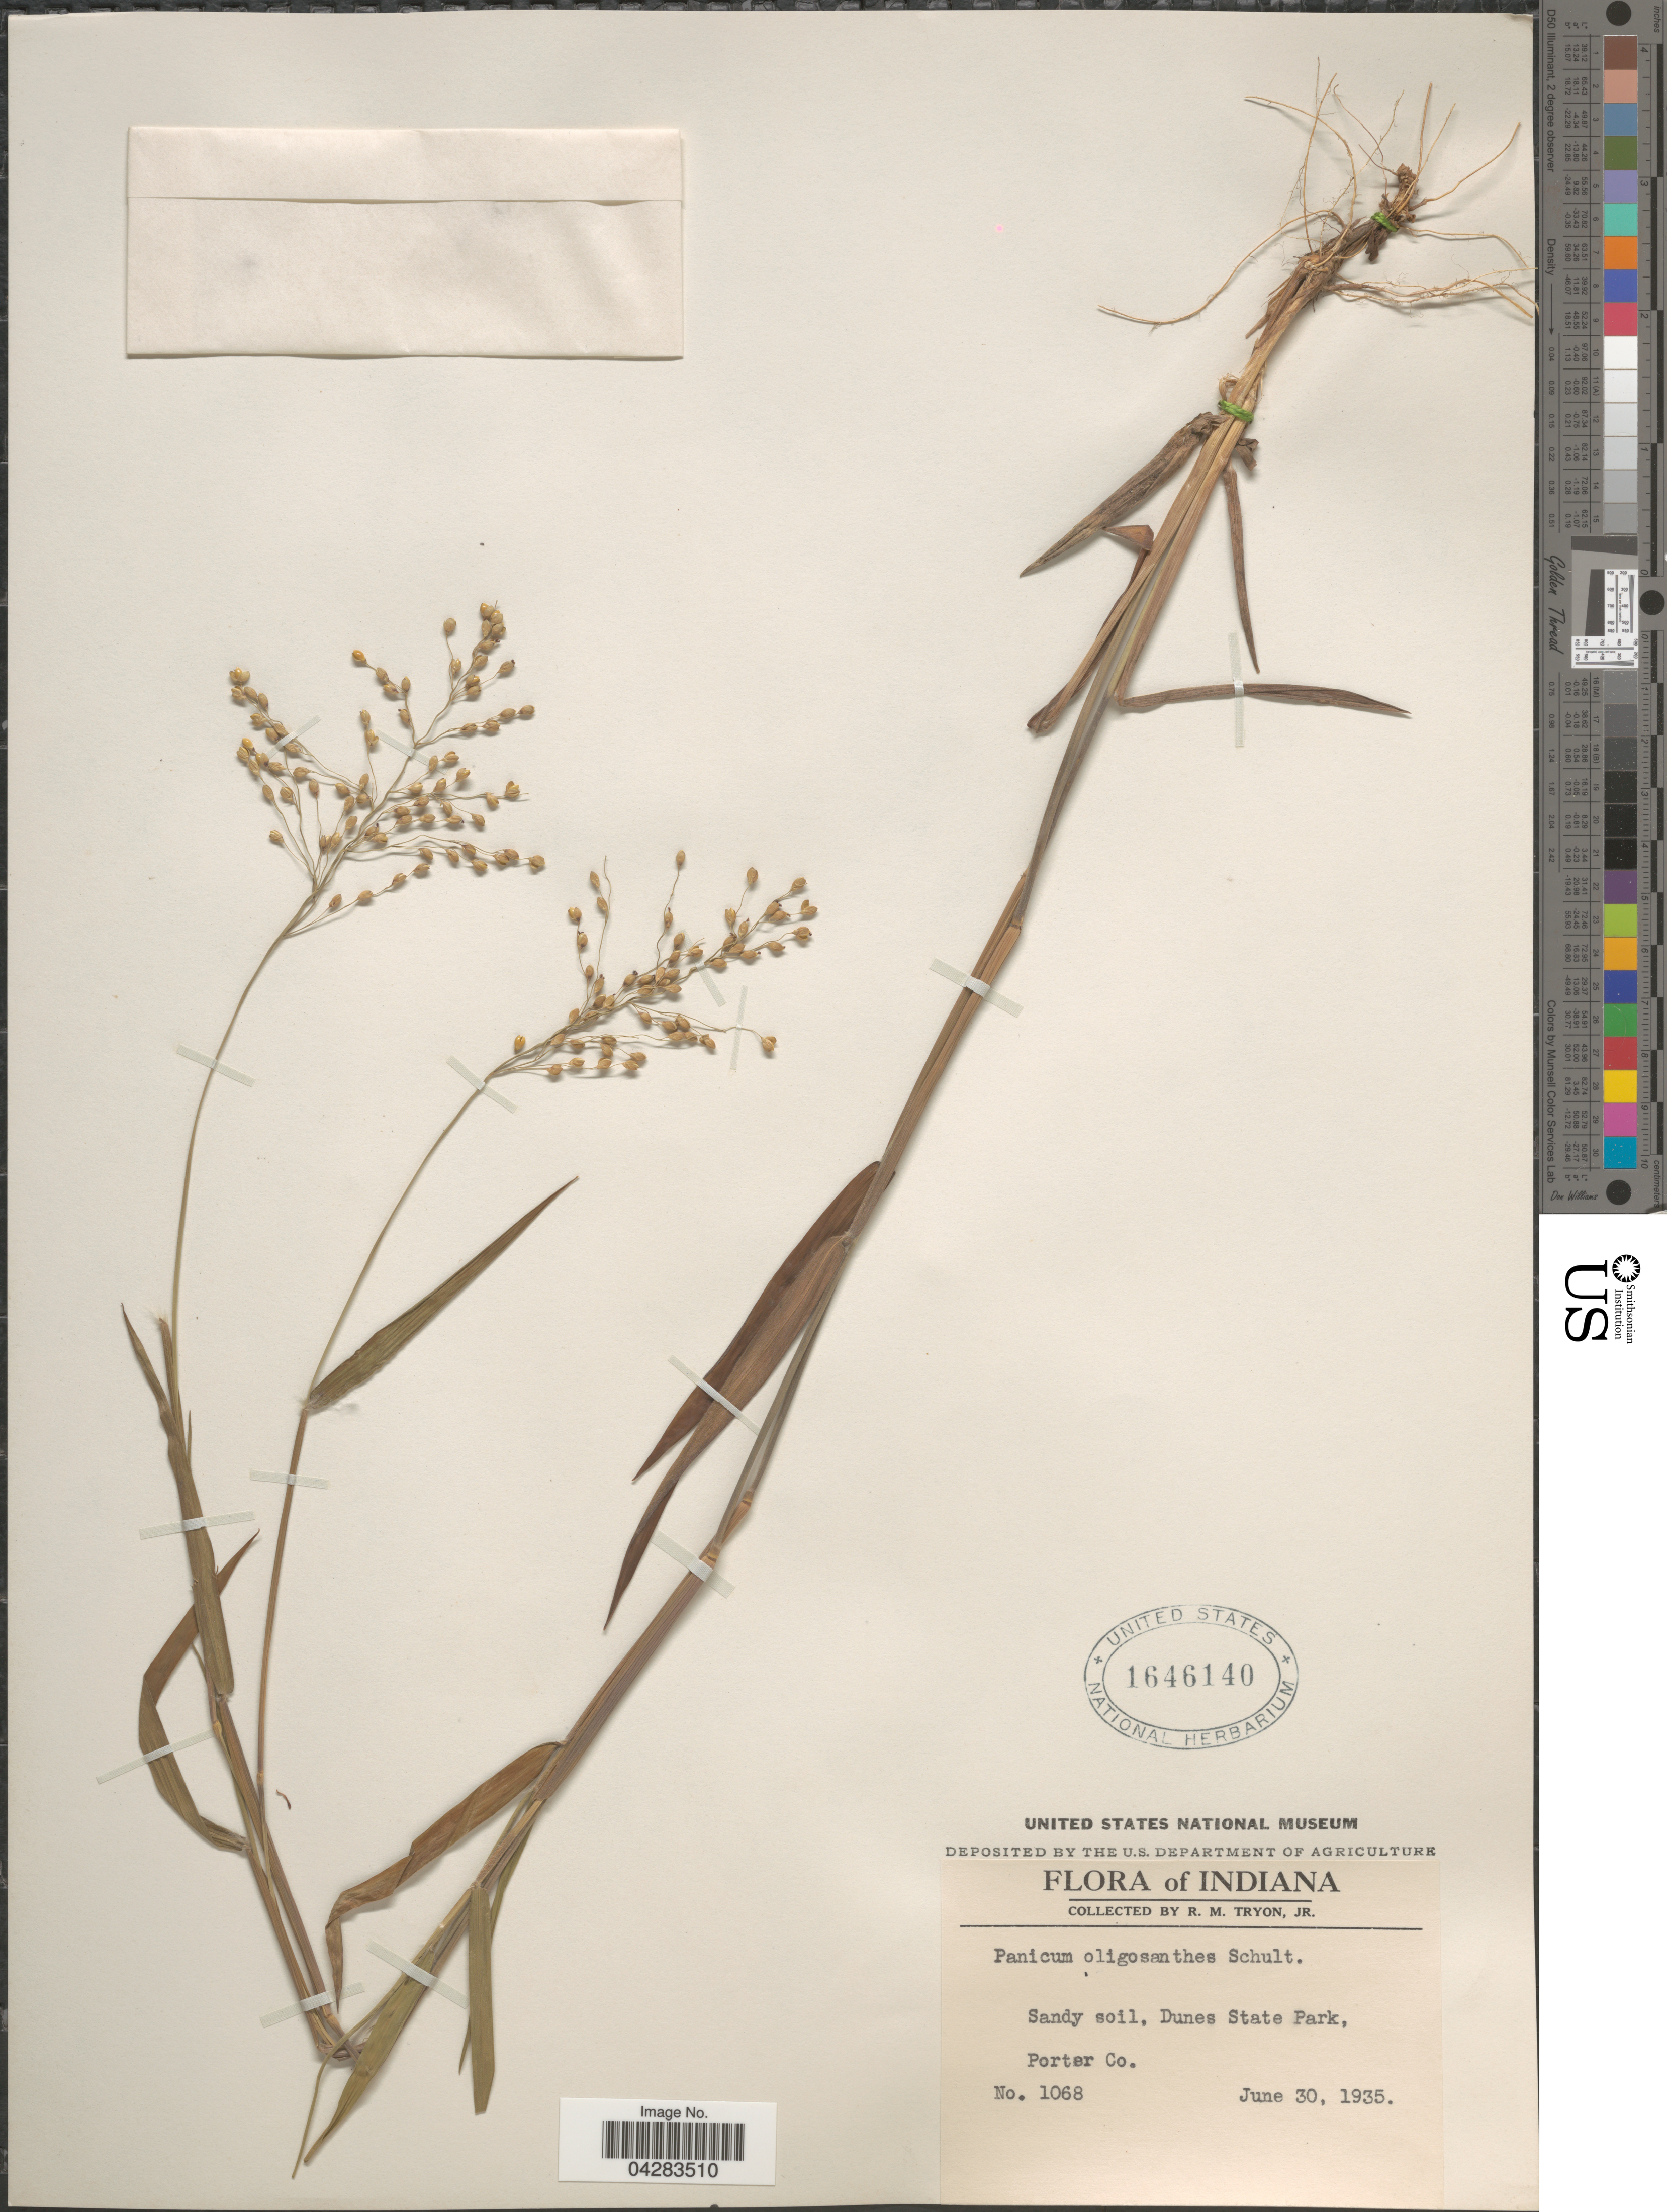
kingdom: Plantae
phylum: Tracheophyta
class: Liliopsida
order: Poales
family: Poaceae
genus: Dichanthelium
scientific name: Dichanthelium oligosanthes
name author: (Schult.) Gould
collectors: R. Tryon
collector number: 1068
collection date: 1935-06-30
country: United States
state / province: Indiana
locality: Dunes State Park. Porter Co.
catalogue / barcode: US 1646140